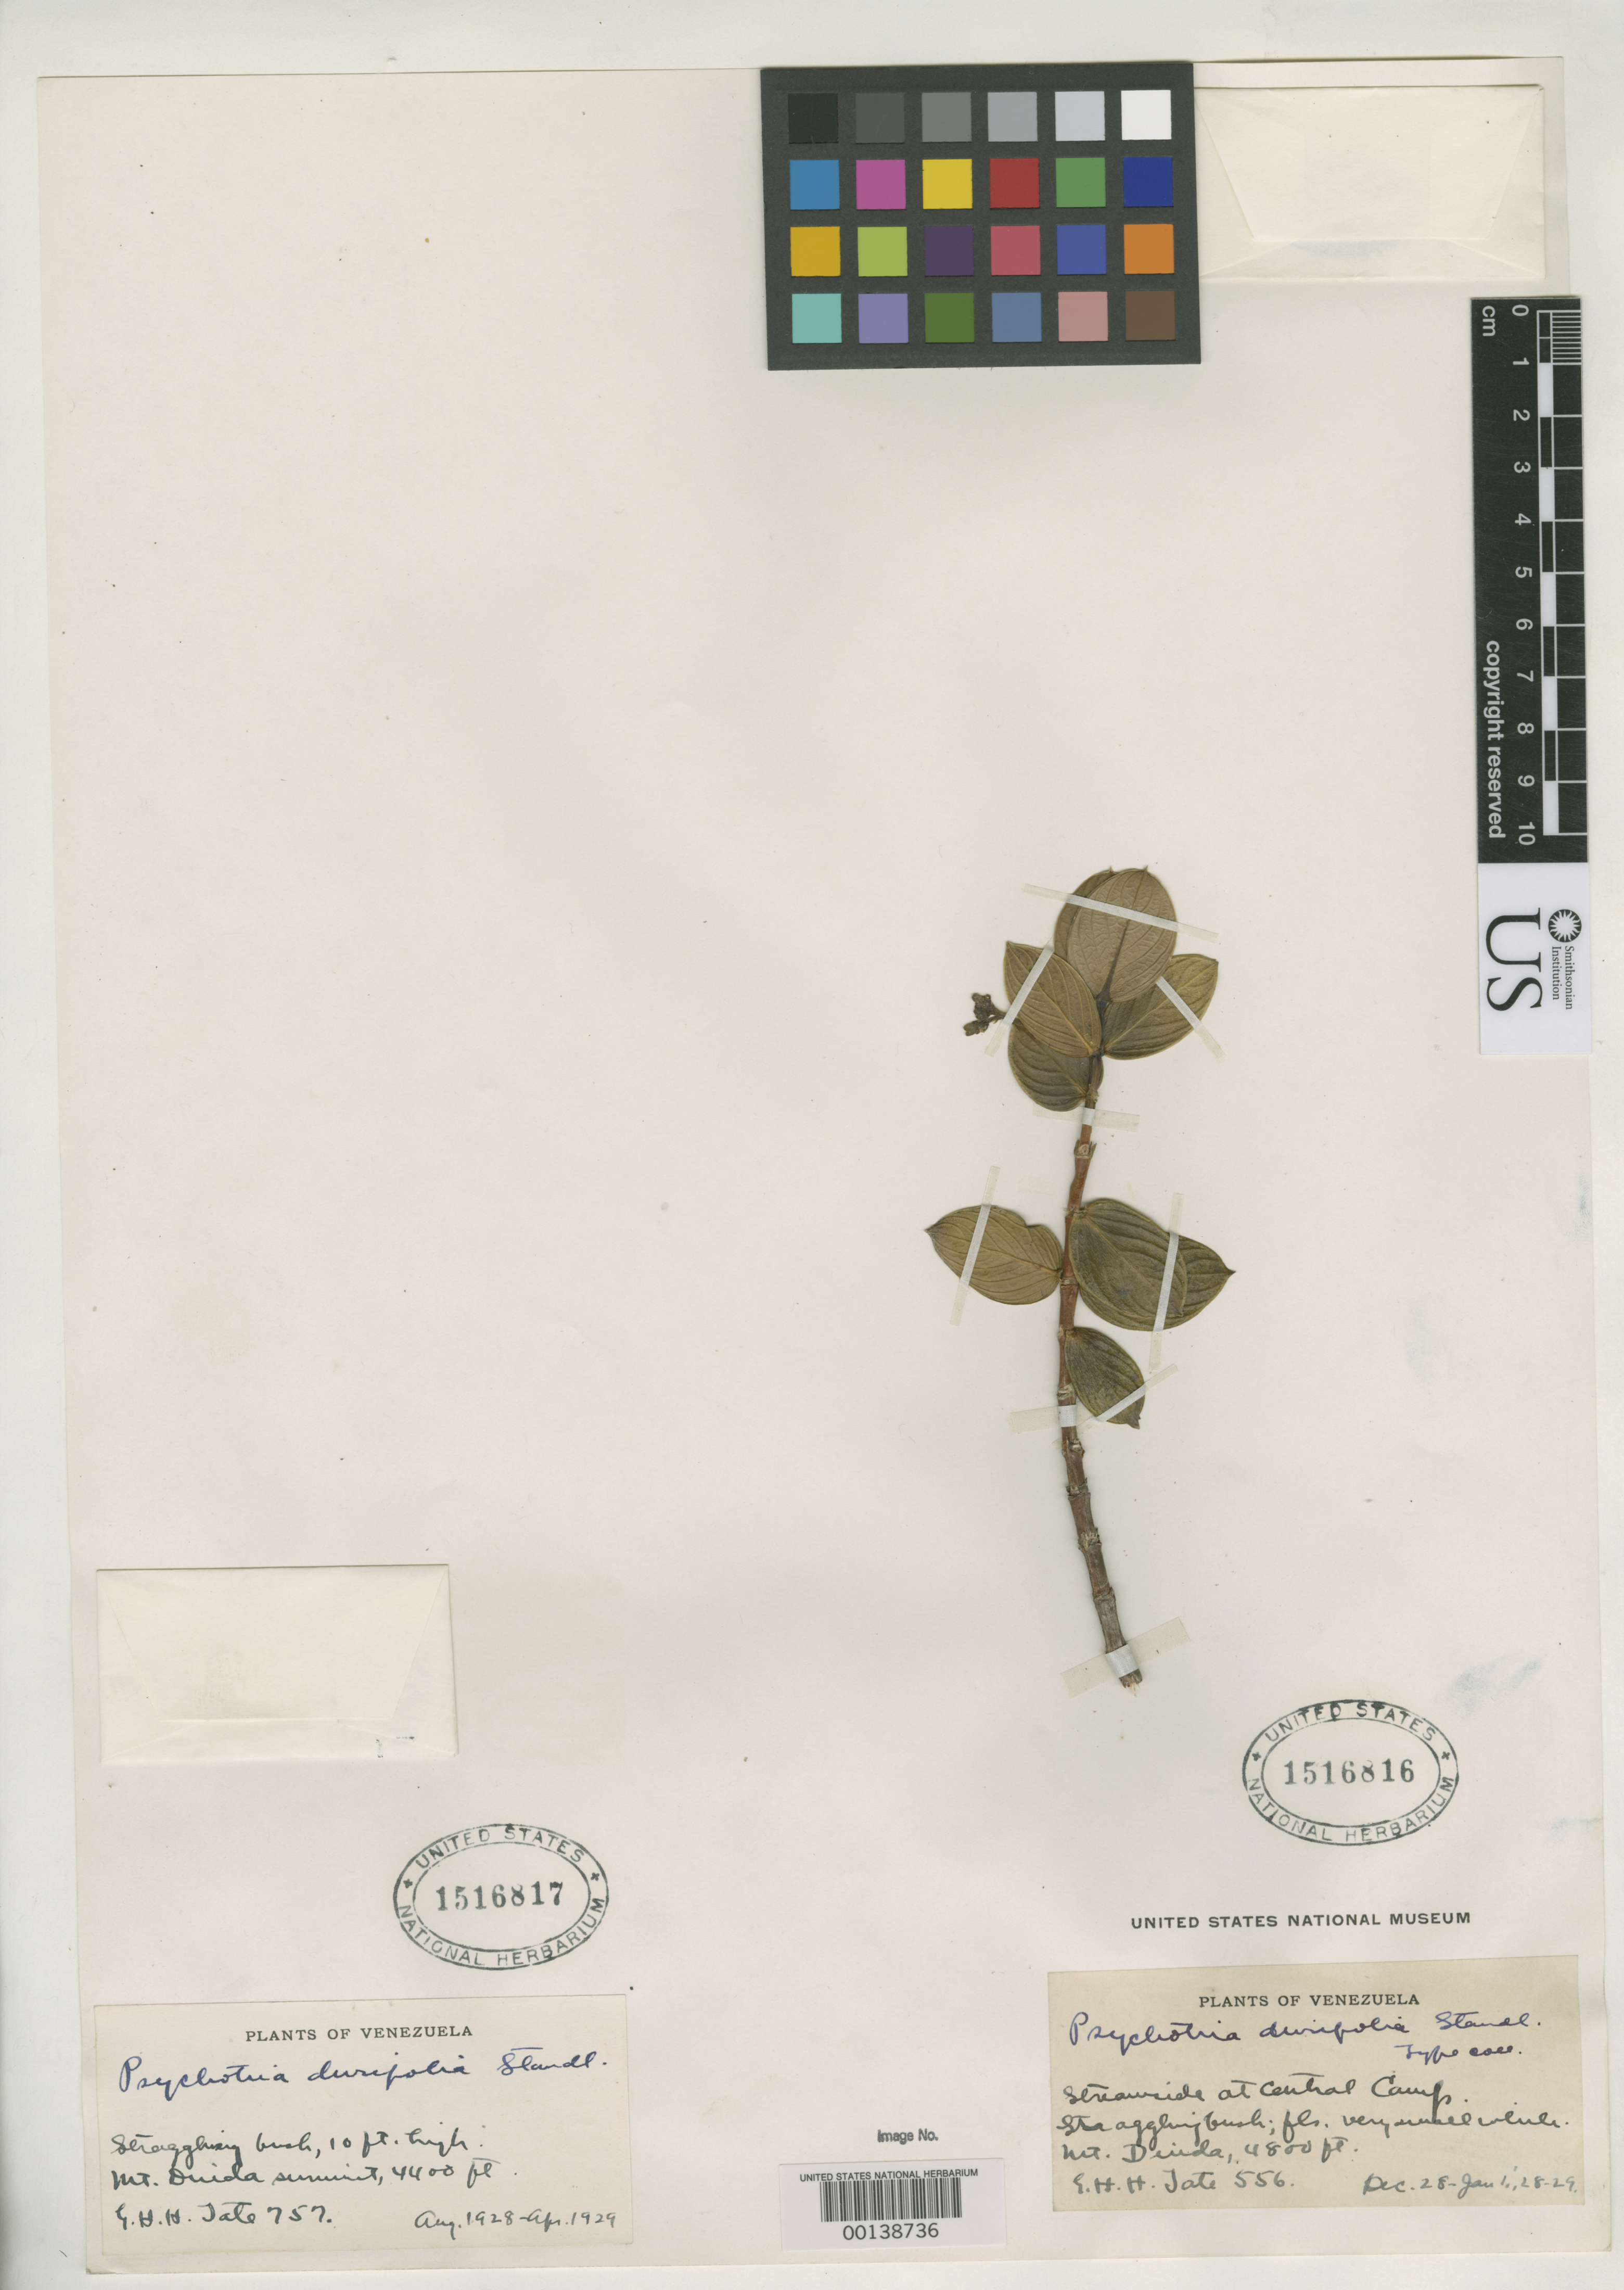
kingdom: Plantae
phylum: Tracheophyta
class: Magnoliopsida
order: Gentianales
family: Rubiaceae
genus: Psychotria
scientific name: Psychotria durifolia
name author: Standl.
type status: Type Fragment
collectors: G. H. H.Tate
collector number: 556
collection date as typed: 28 Dec 1928 to 01 Jan 1929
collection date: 1928-12-28/1929-01-01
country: Venezuela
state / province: Amazonas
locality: Mt. Duida, central camp.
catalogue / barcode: US 1516816